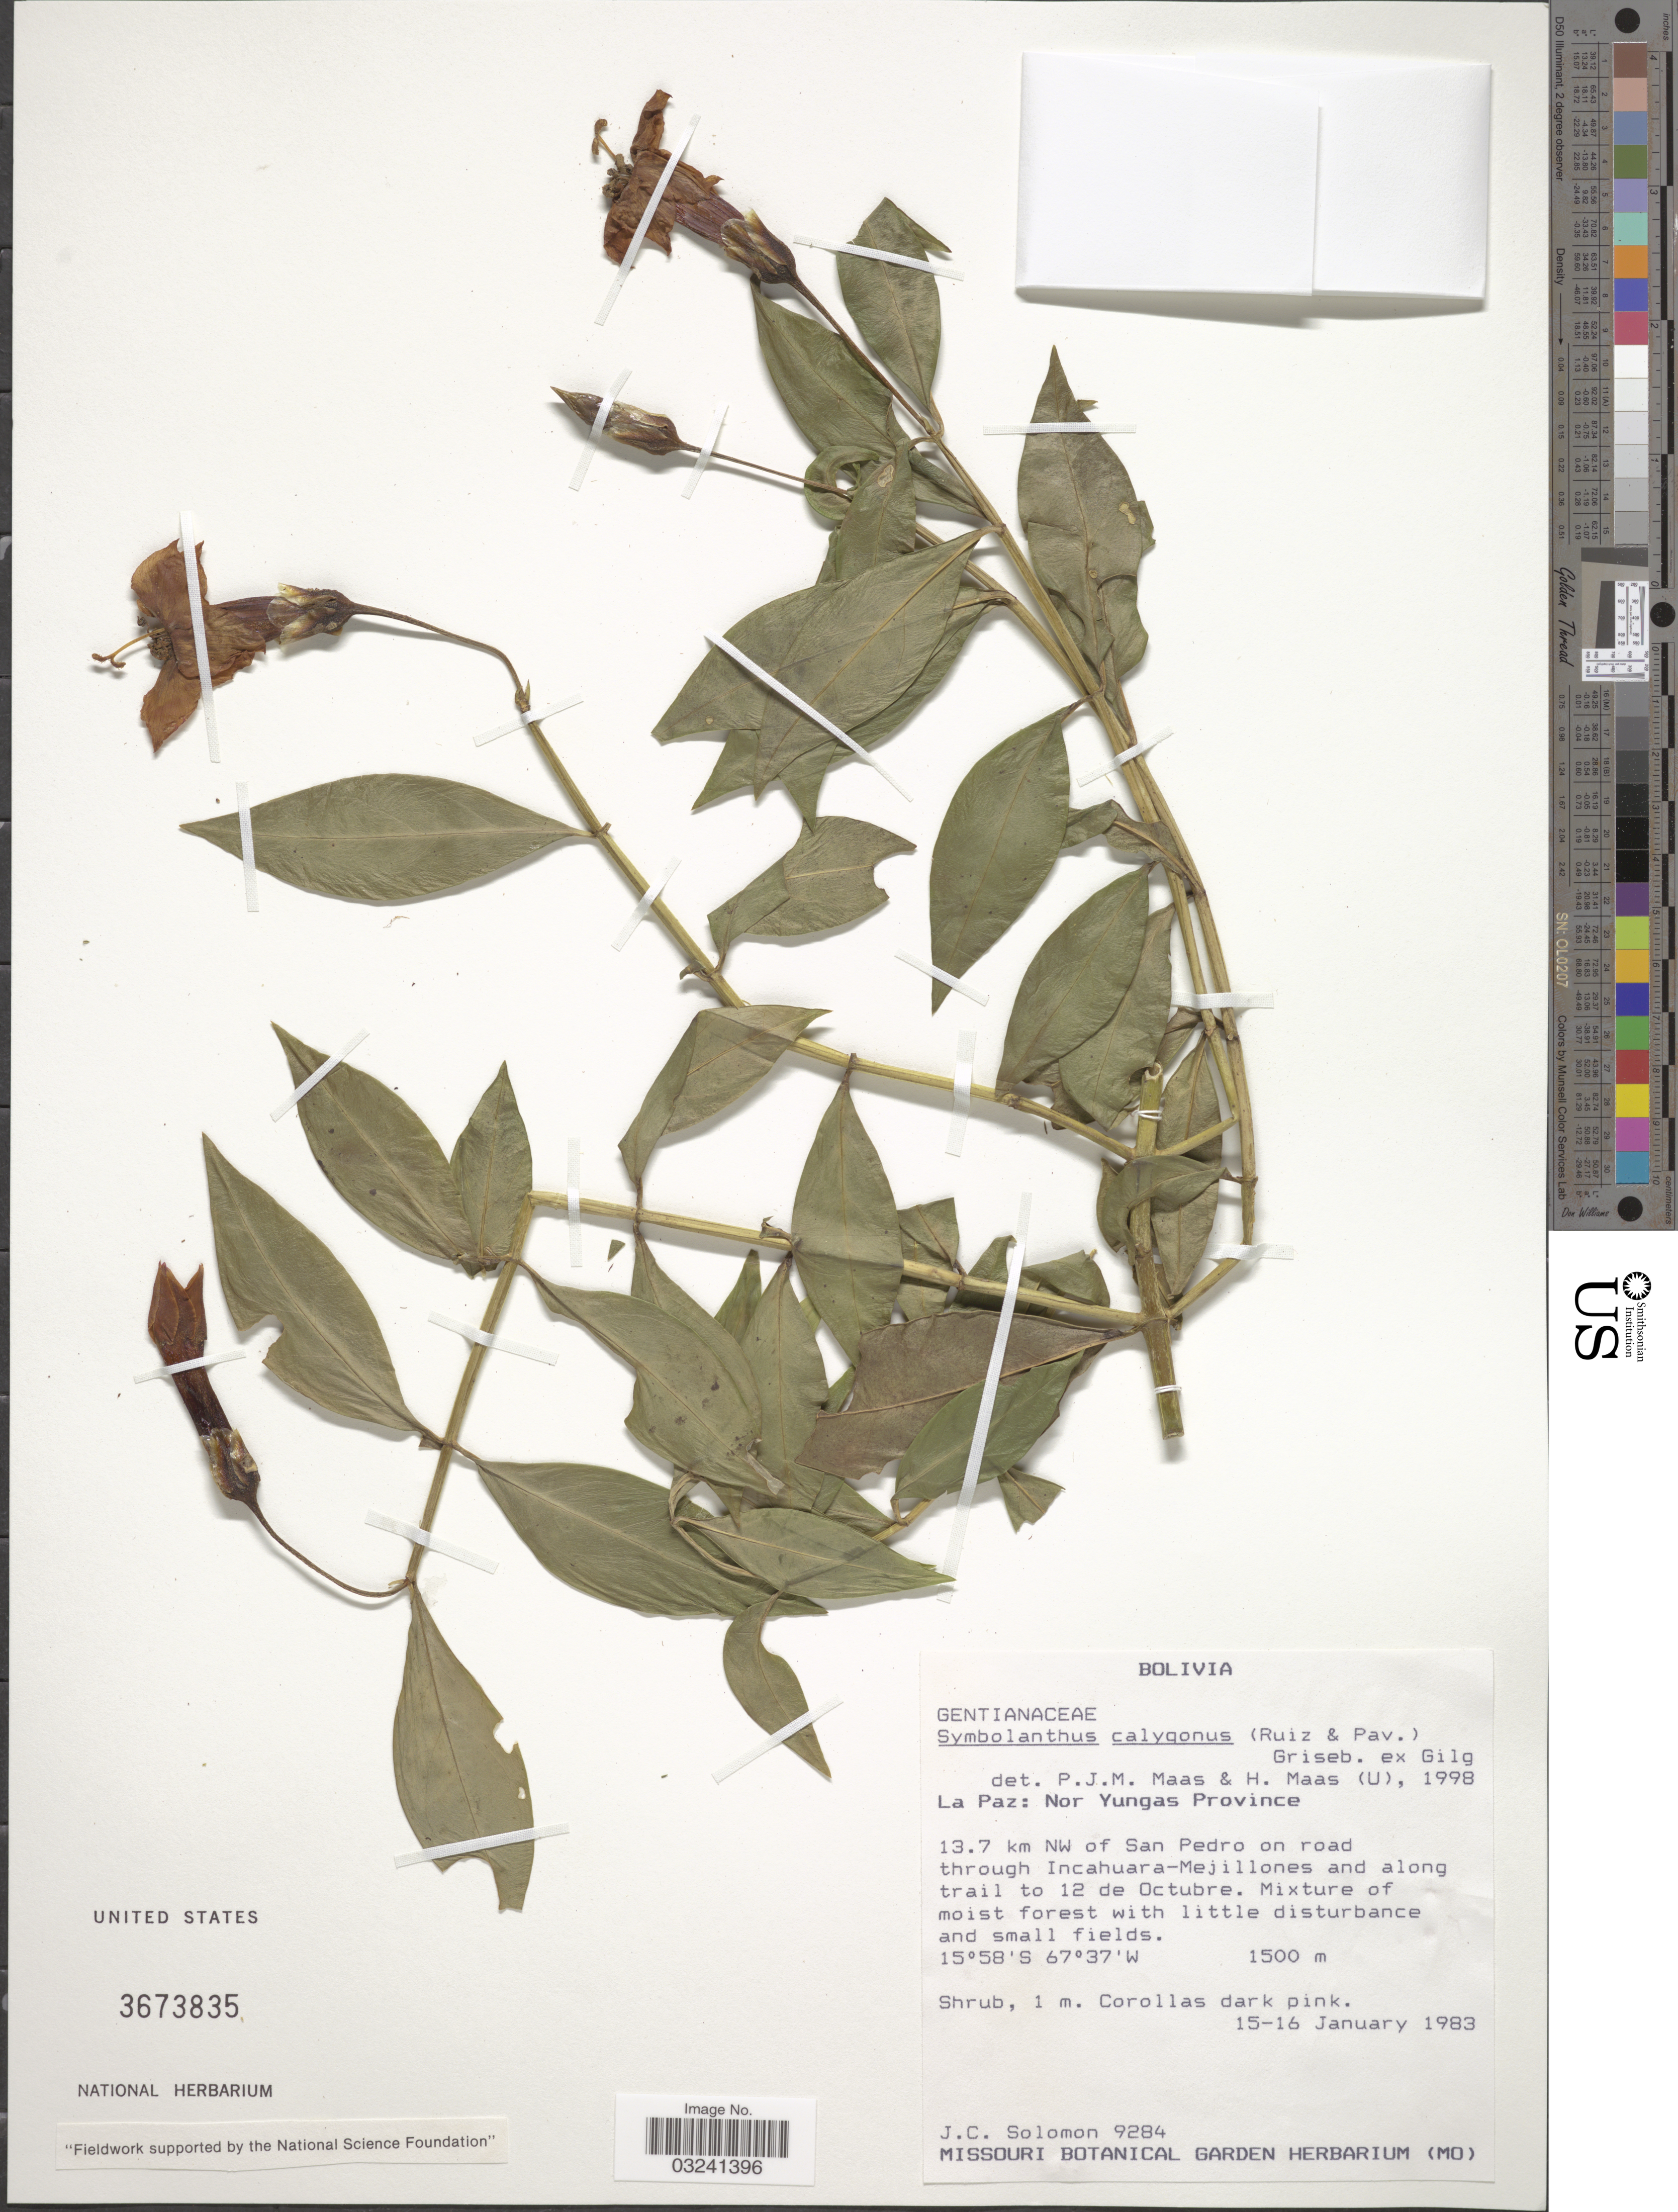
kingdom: Plantae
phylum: Tracheophyta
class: Magnoliopsida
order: Gentianales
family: Gentianaceae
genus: Symbolanthus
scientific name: Symbolanthus calygonus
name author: (Ruiz & Pav.) Griseb. ex Gilg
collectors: J. C. Solomon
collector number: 9284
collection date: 1983-01-15/1983-01-16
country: Bolivia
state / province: La Paz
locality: Nor Yungas Province. 13.7 km NW of San Pedro on road through Incahuara-Mejillones and along trail to 12 de Octubre.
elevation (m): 1500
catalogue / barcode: US 3673835